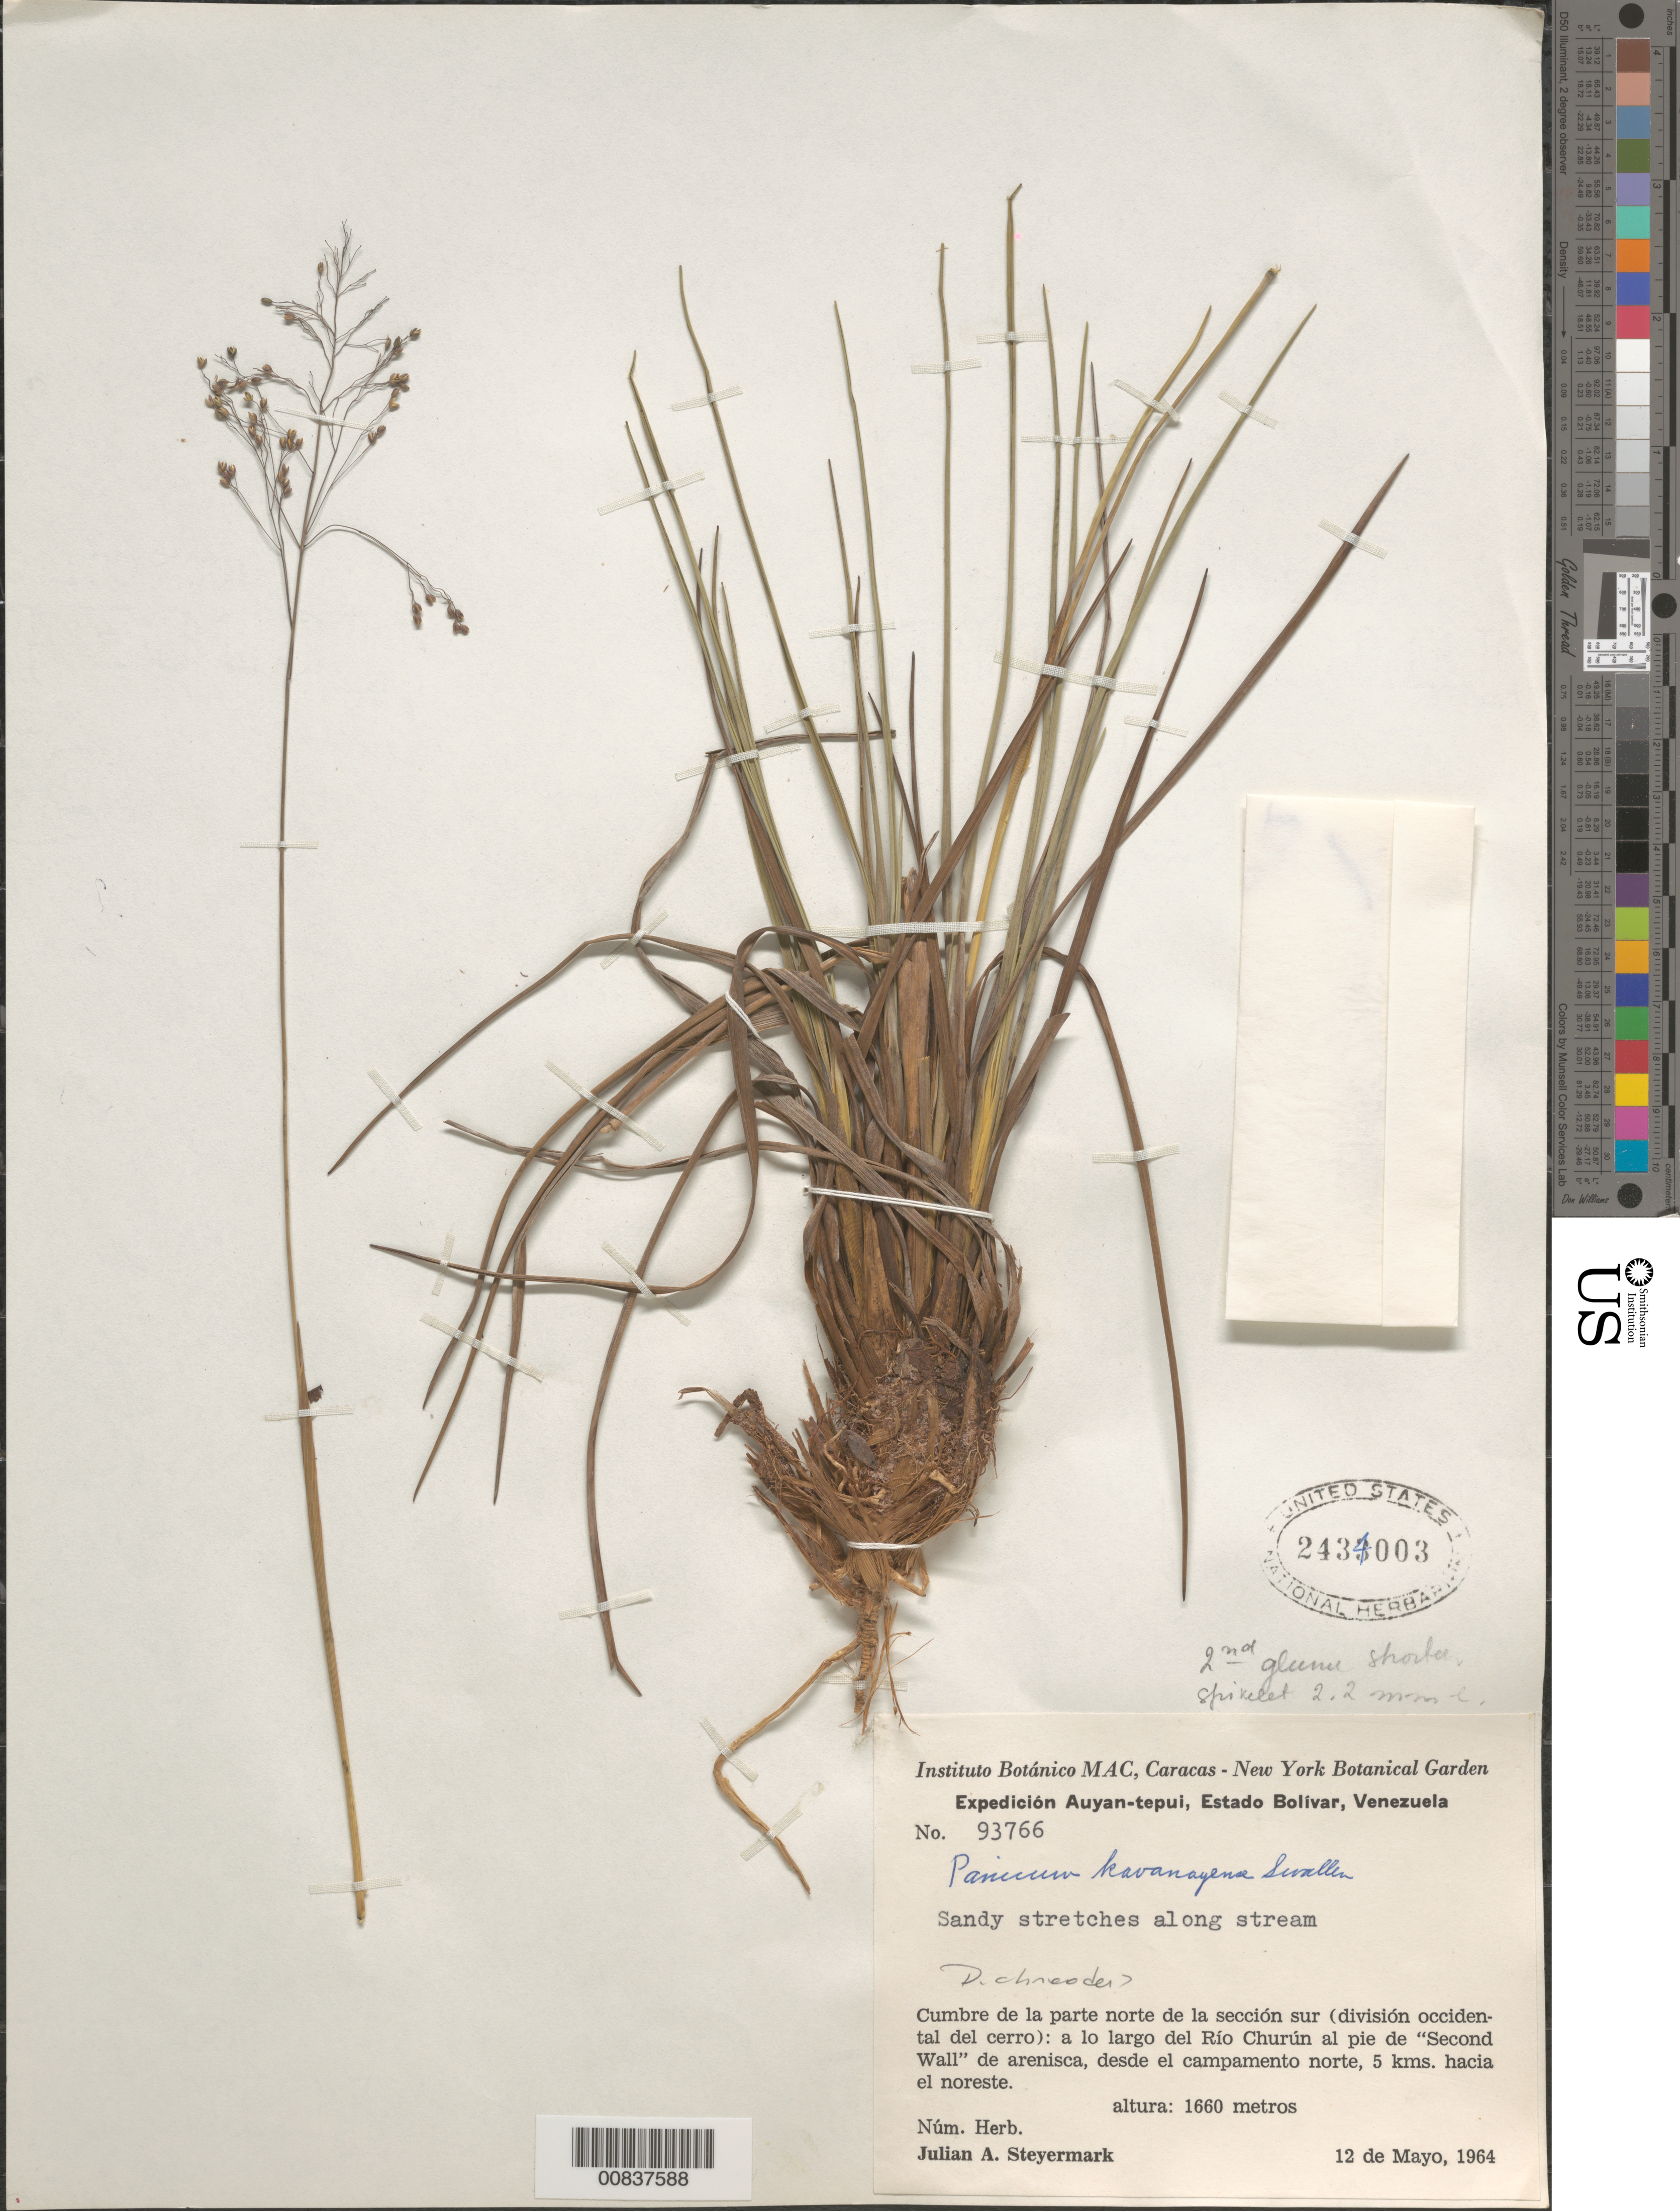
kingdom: Plantae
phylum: Tracheophyta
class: Liliopsida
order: Poales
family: Poaceae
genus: Panicum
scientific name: Panicum chnoodes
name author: Trin.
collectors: J. Steyermark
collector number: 93766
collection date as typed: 12-May-64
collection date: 1964-05-12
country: Venezuela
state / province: Bolívar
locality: Auyan-tepuí, Río Churún, de la parte norte de la sección sur (división occidental del cerro); a lo largo del Río Churún al pie de "Second Wall" desde el campamento norte, 5 km hacia el noreste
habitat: Sandy stretches along stream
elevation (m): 1660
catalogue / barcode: US 2434003